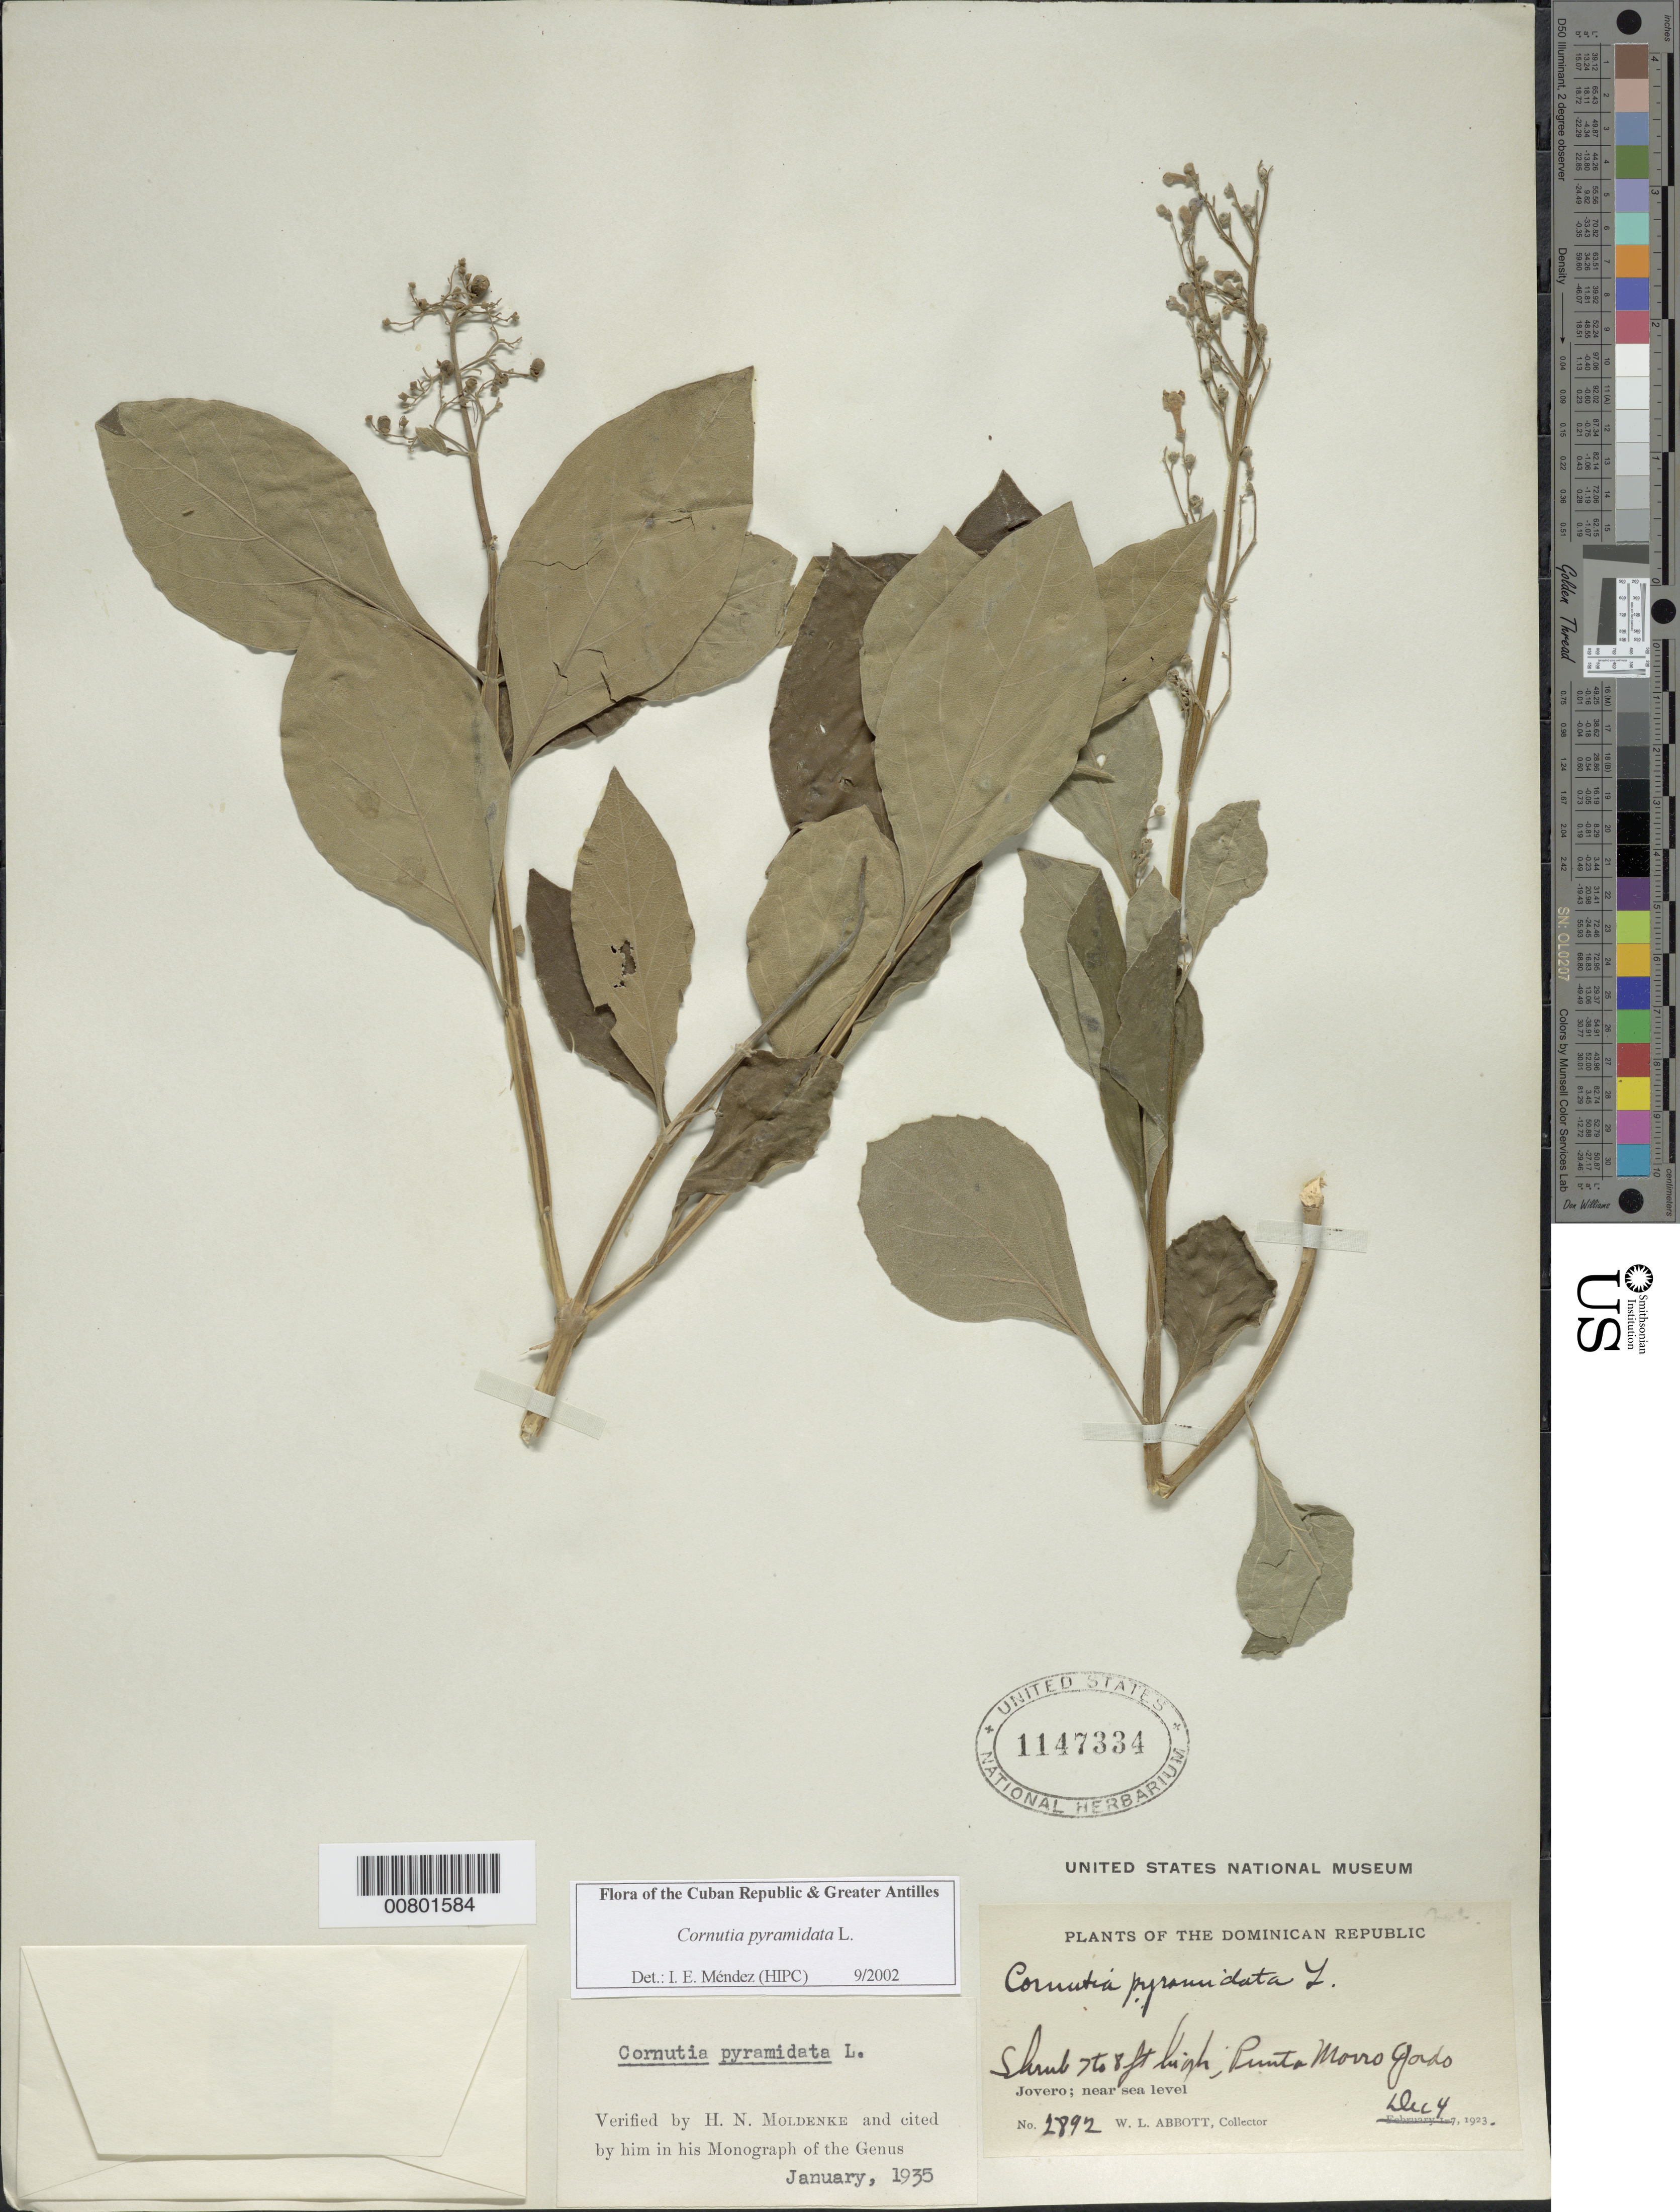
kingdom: Plantae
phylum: Tracheophyta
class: Magnoliopsida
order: Lamiales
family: Lamiaceae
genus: Cornutia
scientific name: Cornutia pyramidata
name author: L.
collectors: W. L. Abbott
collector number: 2892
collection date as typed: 04 Dec 1923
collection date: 1923-12-04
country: Dominican Republic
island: Hispaniola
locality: Jovero, Punta Morro Gordo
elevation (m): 0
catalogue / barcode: US 1147334